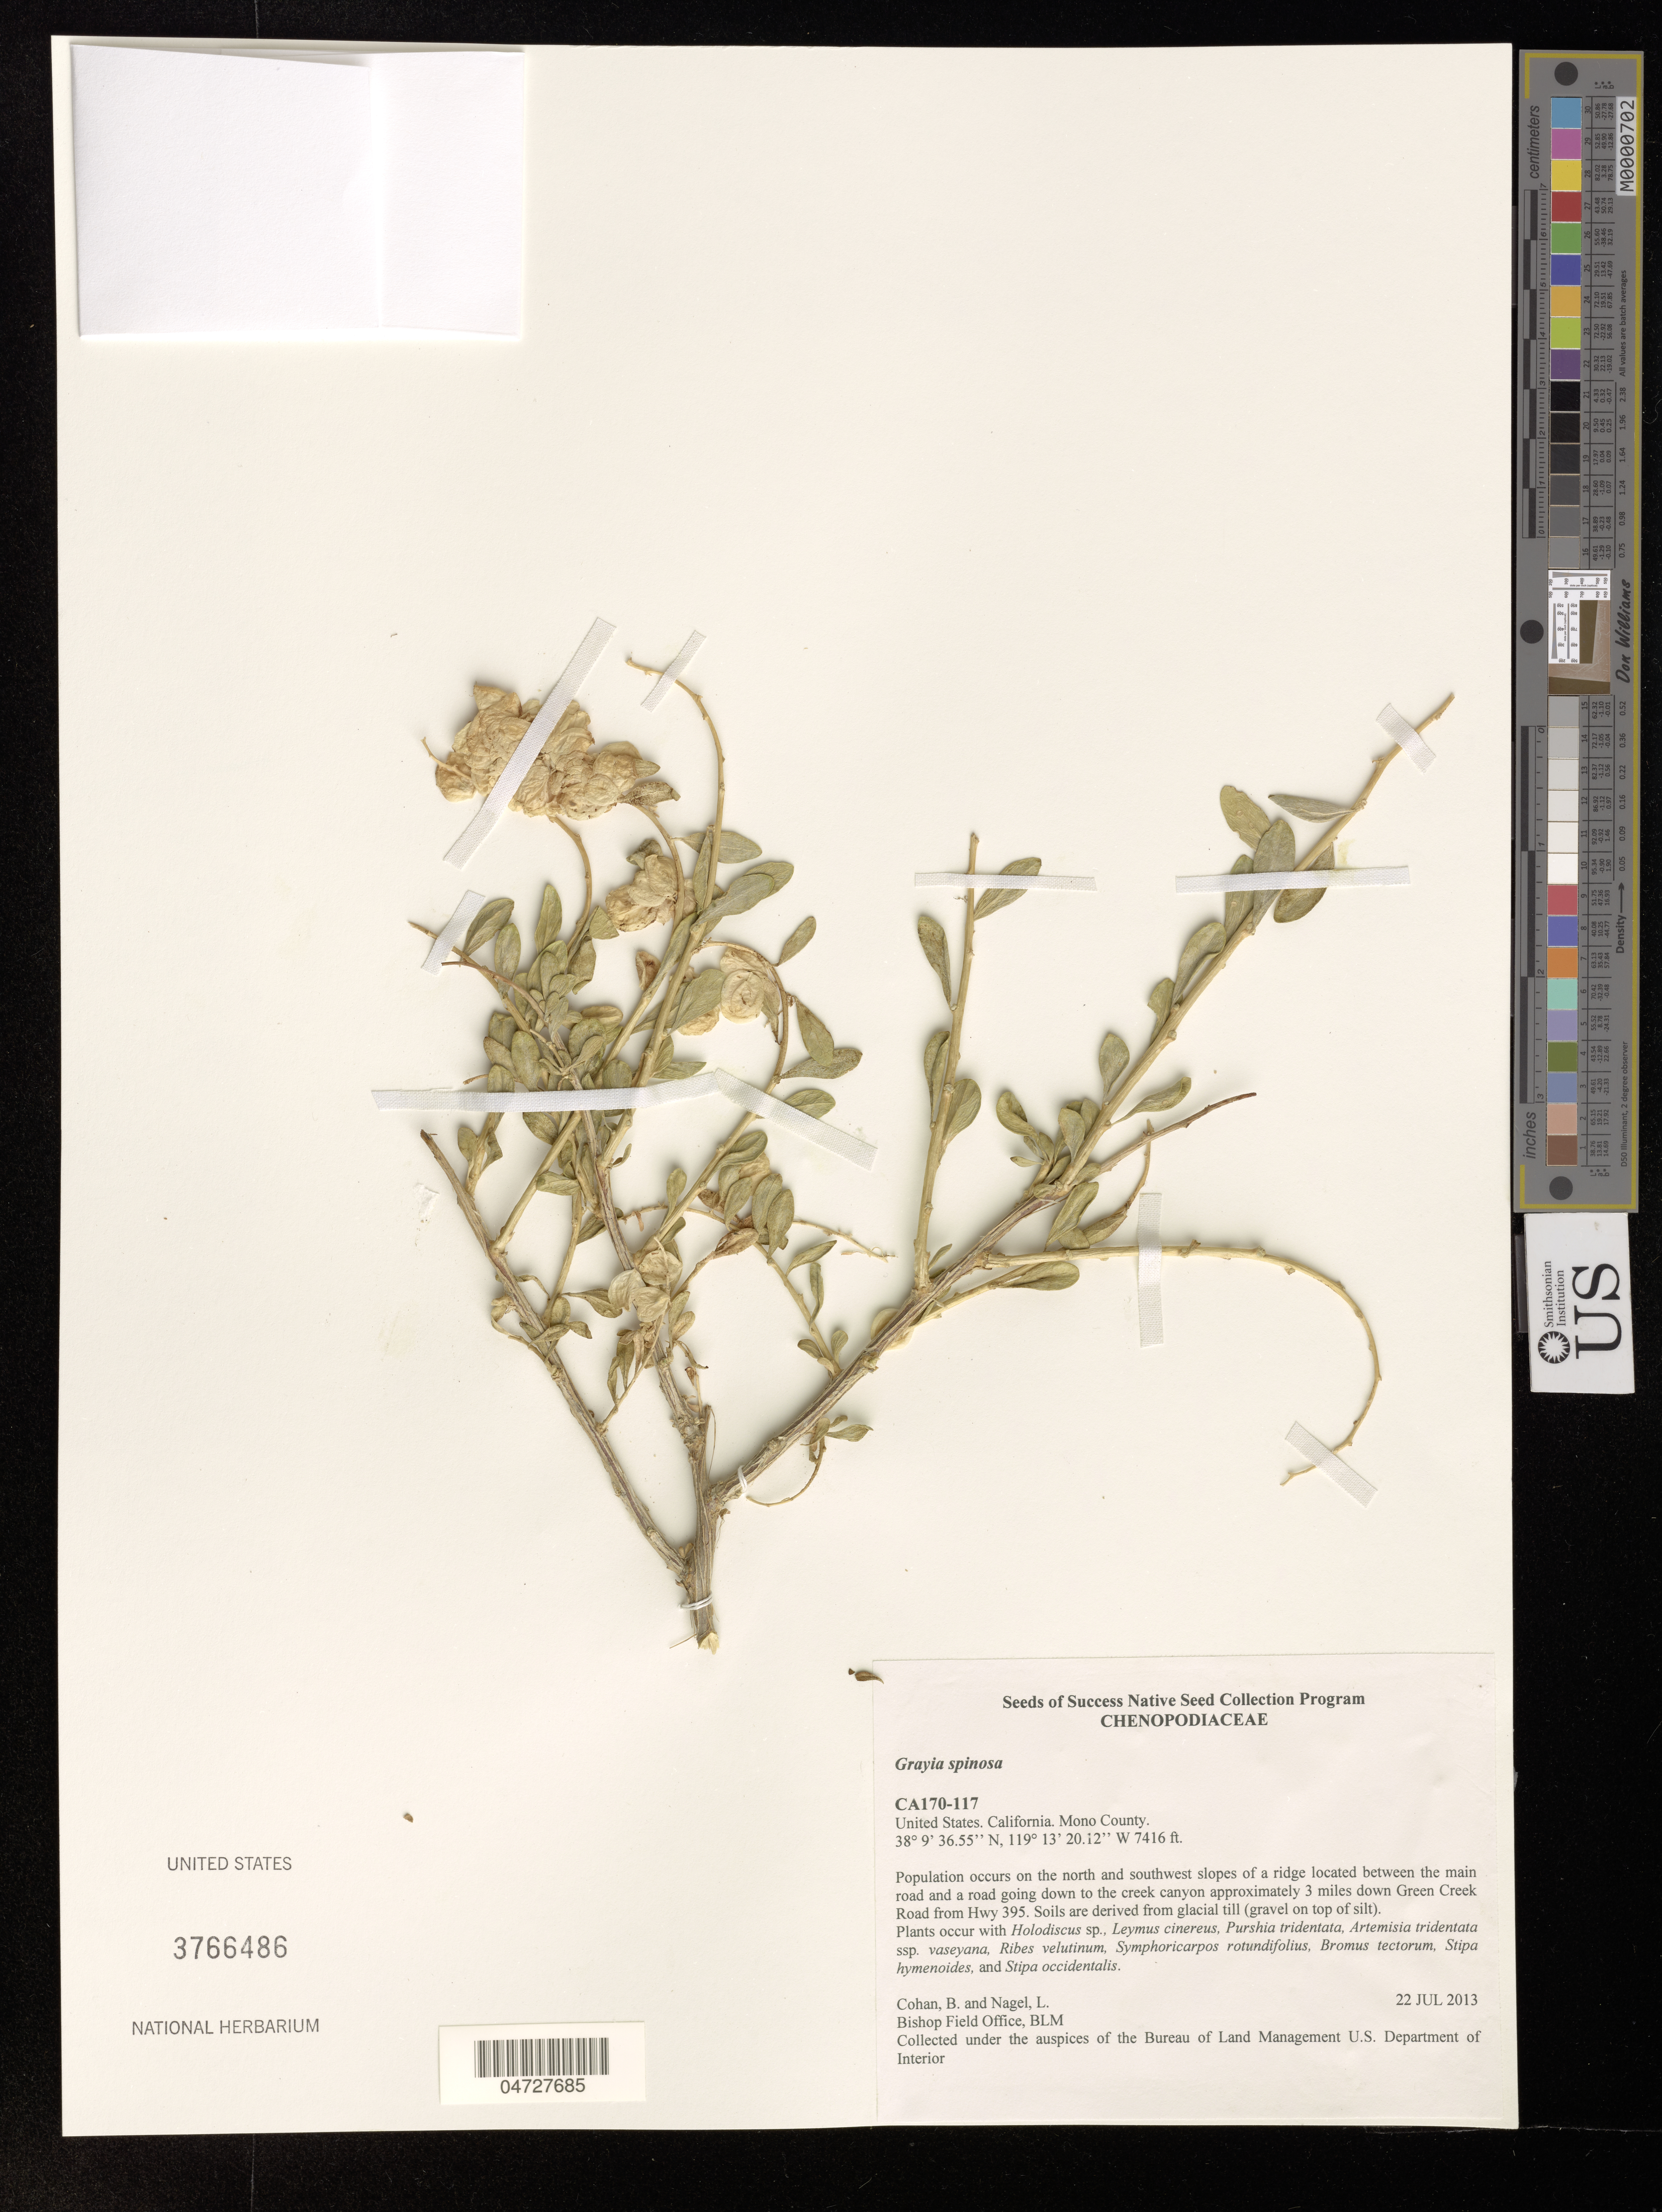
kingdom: Plantae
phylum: Tracheophyta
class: Magnoliopsida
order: Caryophyllales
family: Amaranthaceae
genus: Grayia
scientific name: Grayia spinosa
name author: (Hook.) Moq.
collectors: B. Cohan & L. Nagel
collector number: CA170-117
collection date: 2013-07-22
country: United States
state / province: California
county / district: Mono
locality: Mono County. Population occurs on the north and southwest slopes of a ridge located between the main road and a road going down the creek canyon approximately 3 miles down Green Creek Road from Hwy 395.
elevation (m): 2260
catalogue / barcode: US 3766486